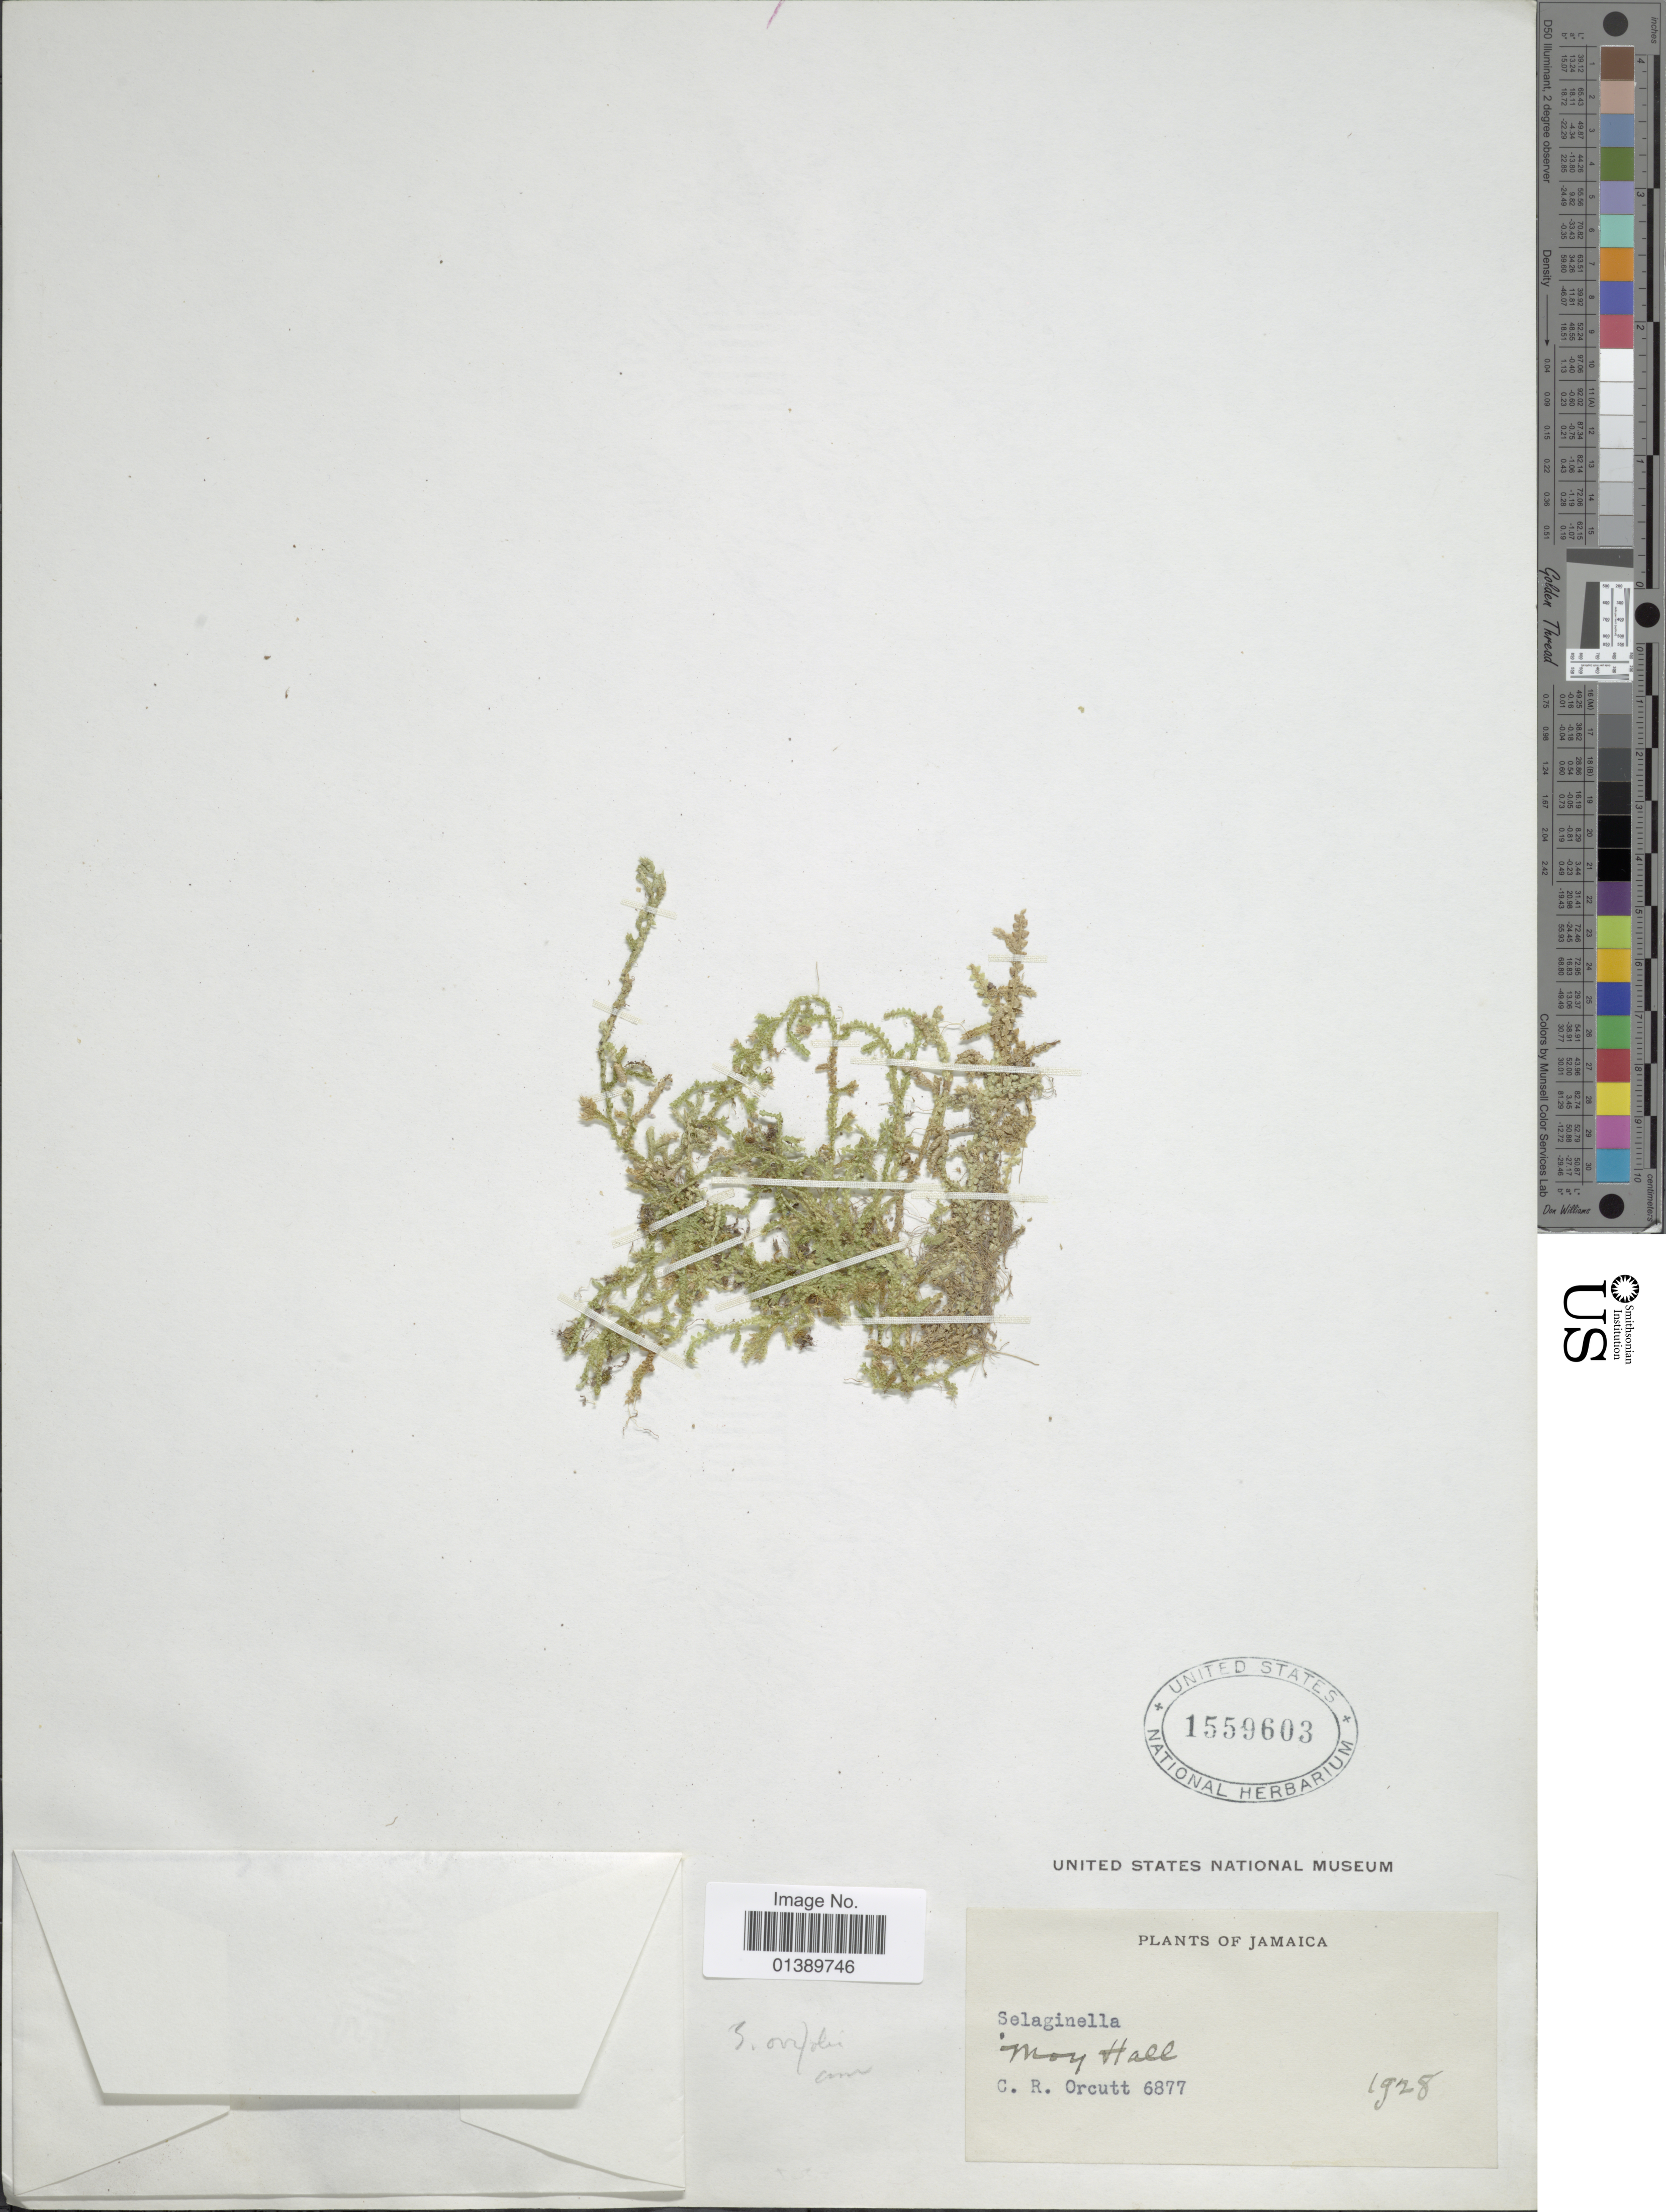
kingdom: Plantae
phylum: Tracheophyta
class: Lycopodiopsida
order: Selaginellales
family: Selaginellaceae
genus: Selaginella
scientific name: Selaginella ovifolia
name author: Baker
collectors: C. R. Orcutt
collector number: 6877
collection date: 1928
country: Jamaica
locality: Moy Hall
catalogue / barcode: US 1559603